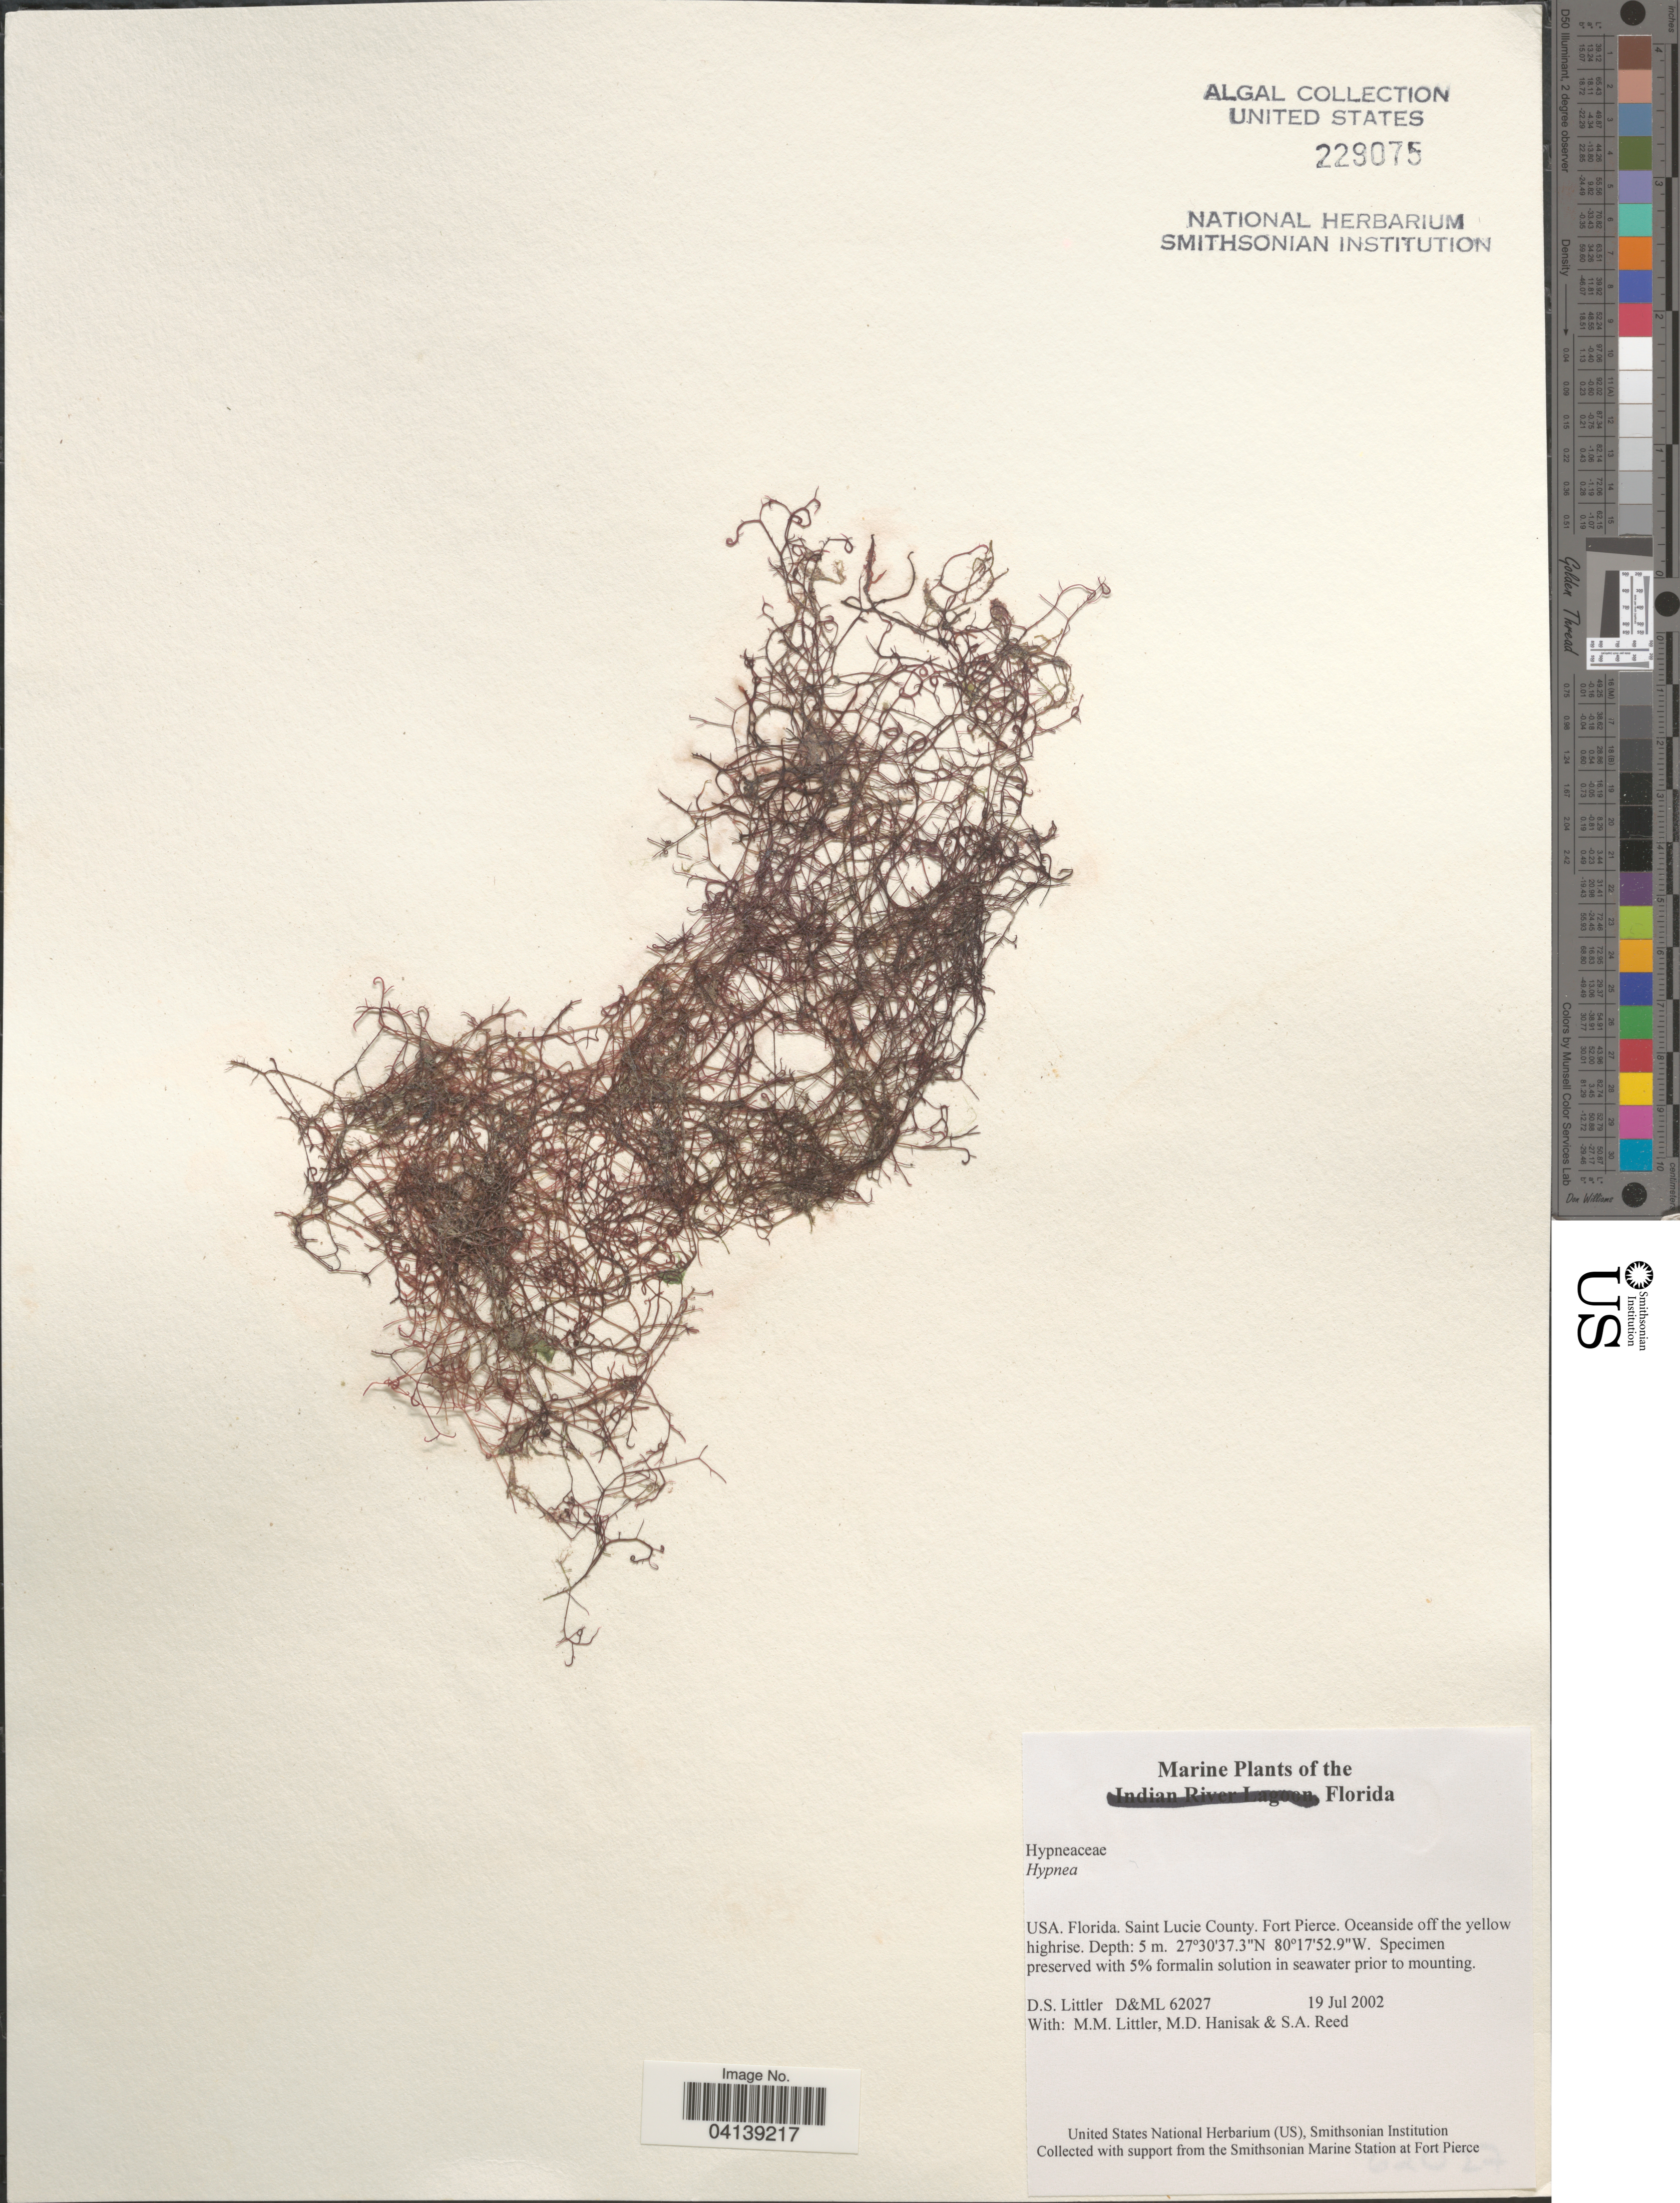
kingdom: Plantae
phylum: Rhodophyta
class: Florideophyceae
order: Gigartinales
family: Cystocloniaceae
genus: Hypnea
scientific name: Hypnea sp.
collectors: D. S. Littler, M. Hanisak & S. Reed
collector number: D&ML62027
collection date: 2002-07-19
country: United States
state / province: Florida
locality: Saint Lucie County. Fort Pierce. Oceanside off the yellow highrise.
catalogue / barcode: US 229075